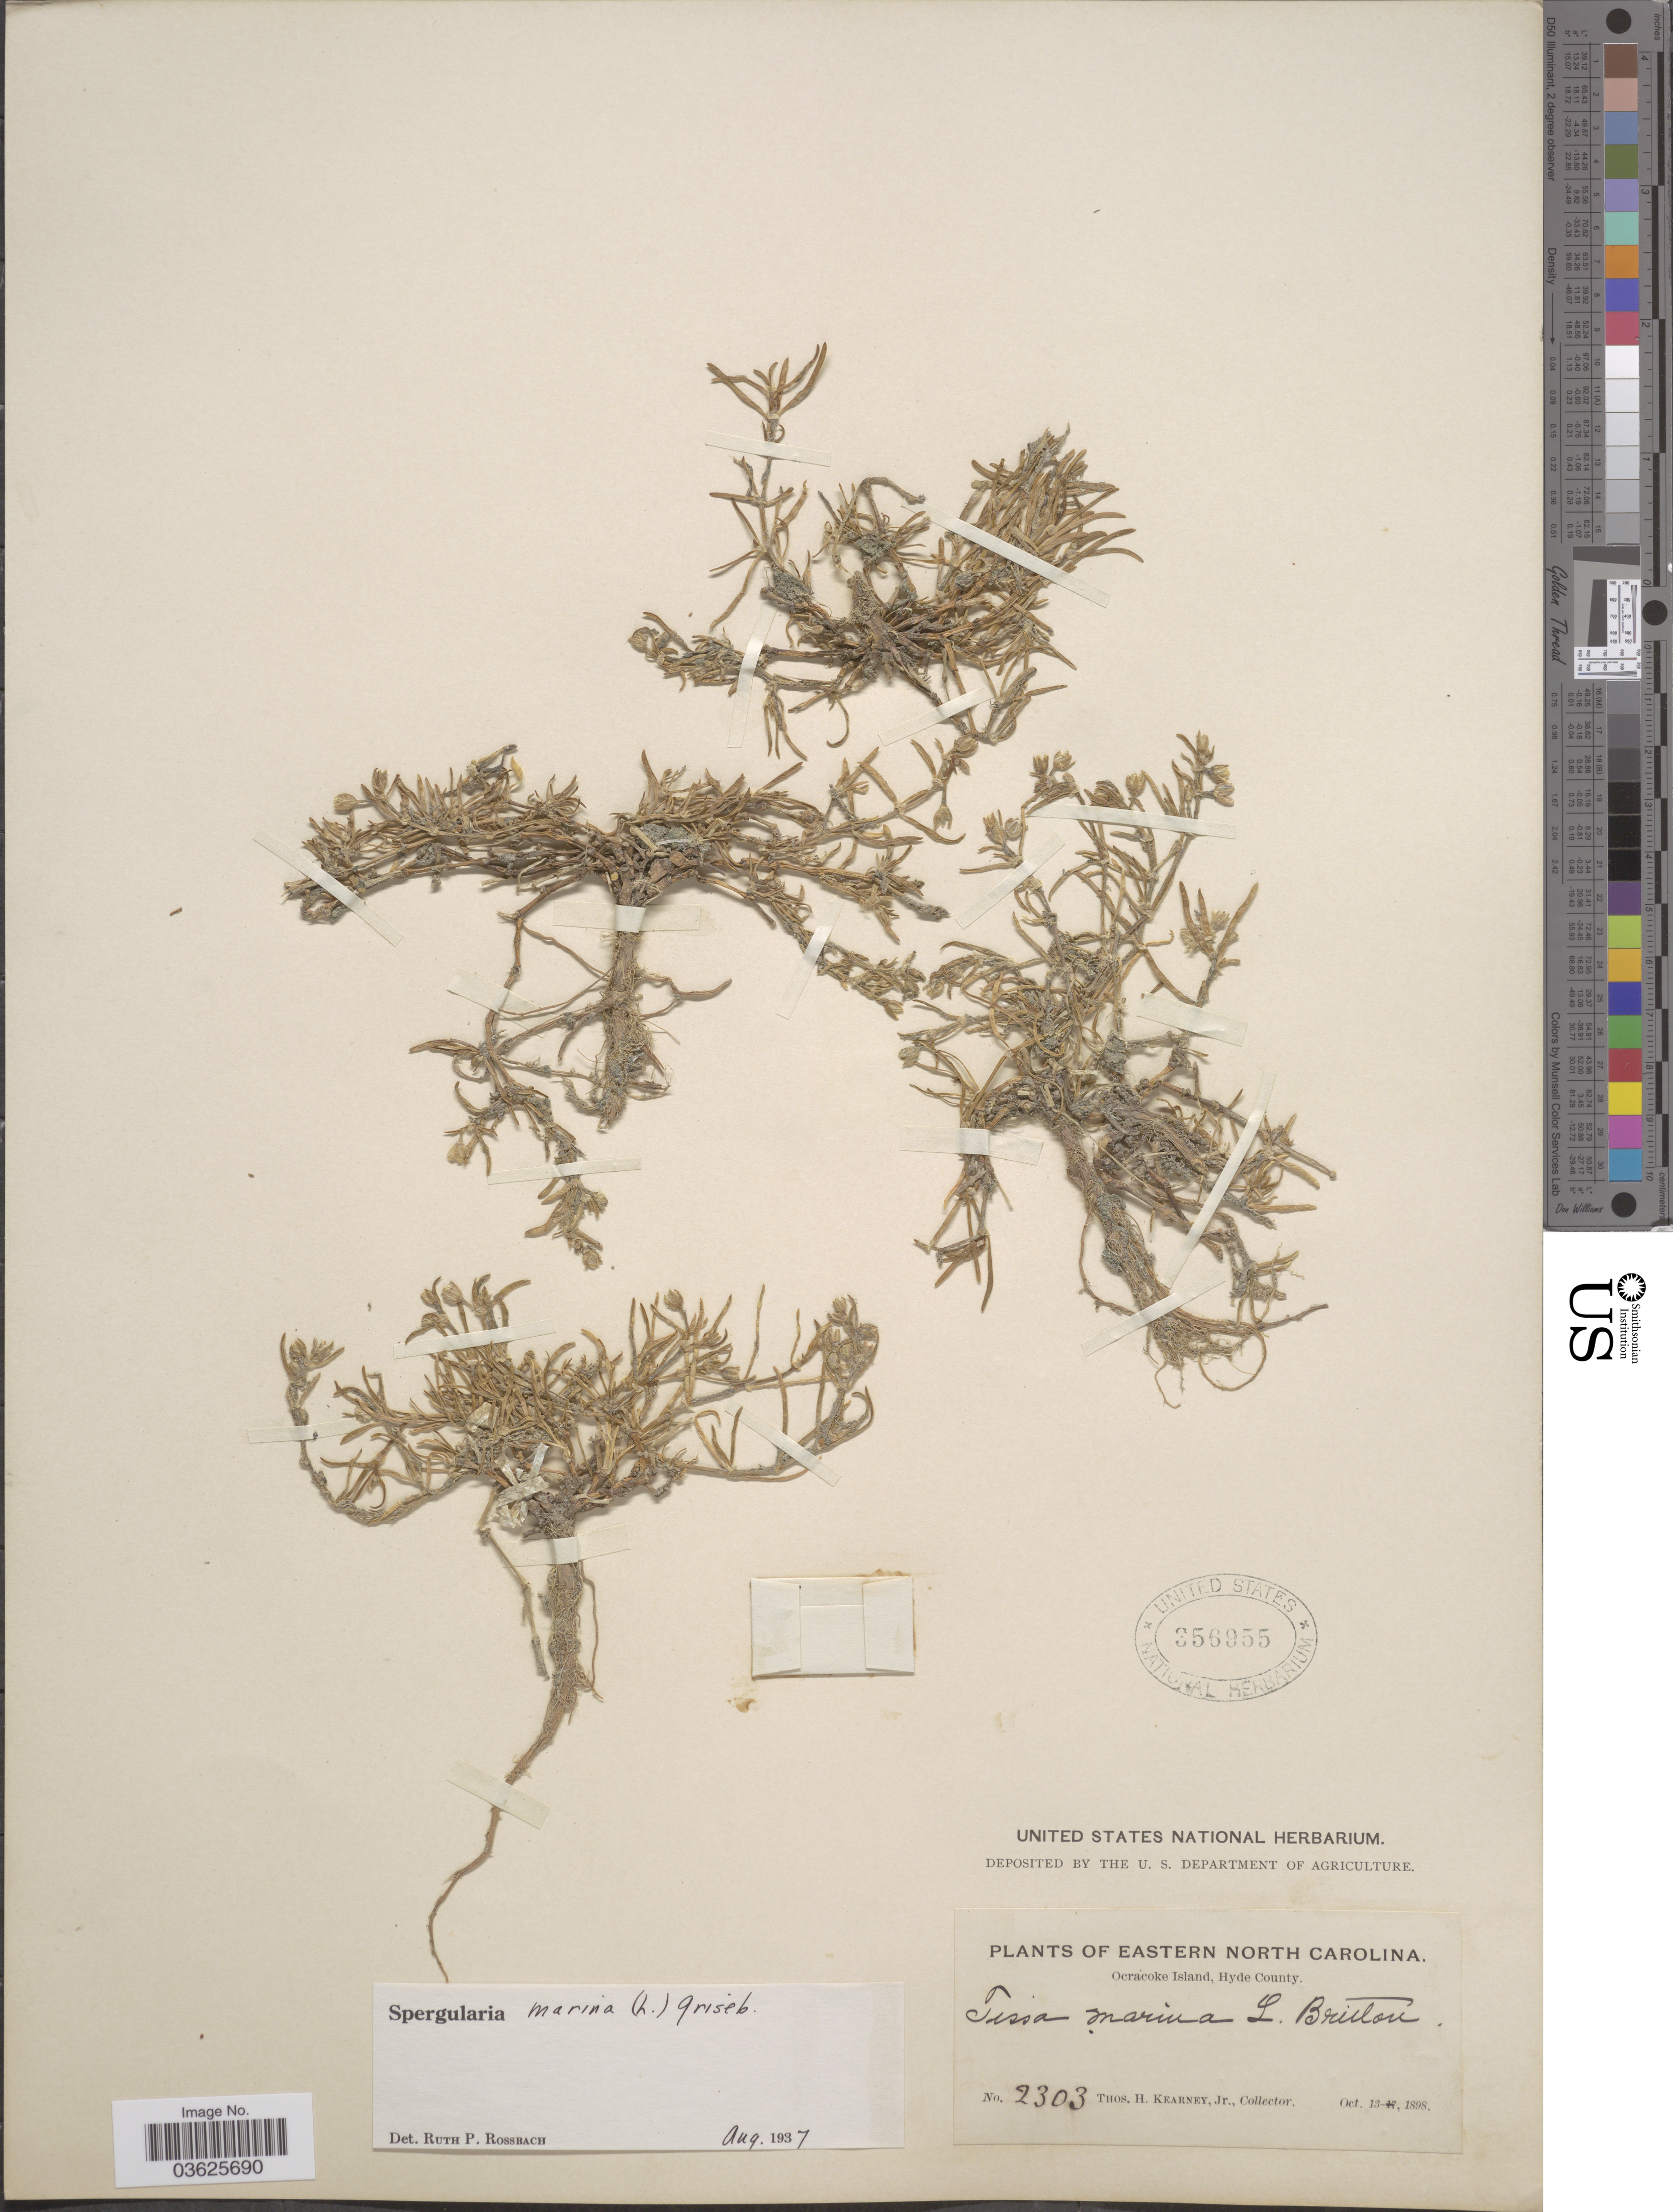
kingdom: Plantae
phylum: Tracheophyta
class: Magnoliopsida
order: Caryophyllales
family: Caryophyllaceae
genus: Spergularia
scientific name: Spergularia marina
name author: (L.) Griseb.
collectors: T. H. Kearney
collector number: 2303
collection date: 1898-10-13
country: United States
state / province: North Carolina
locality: Eastern North Carolina. Ocracoke Island, Hyde County.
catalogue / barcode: US 356955